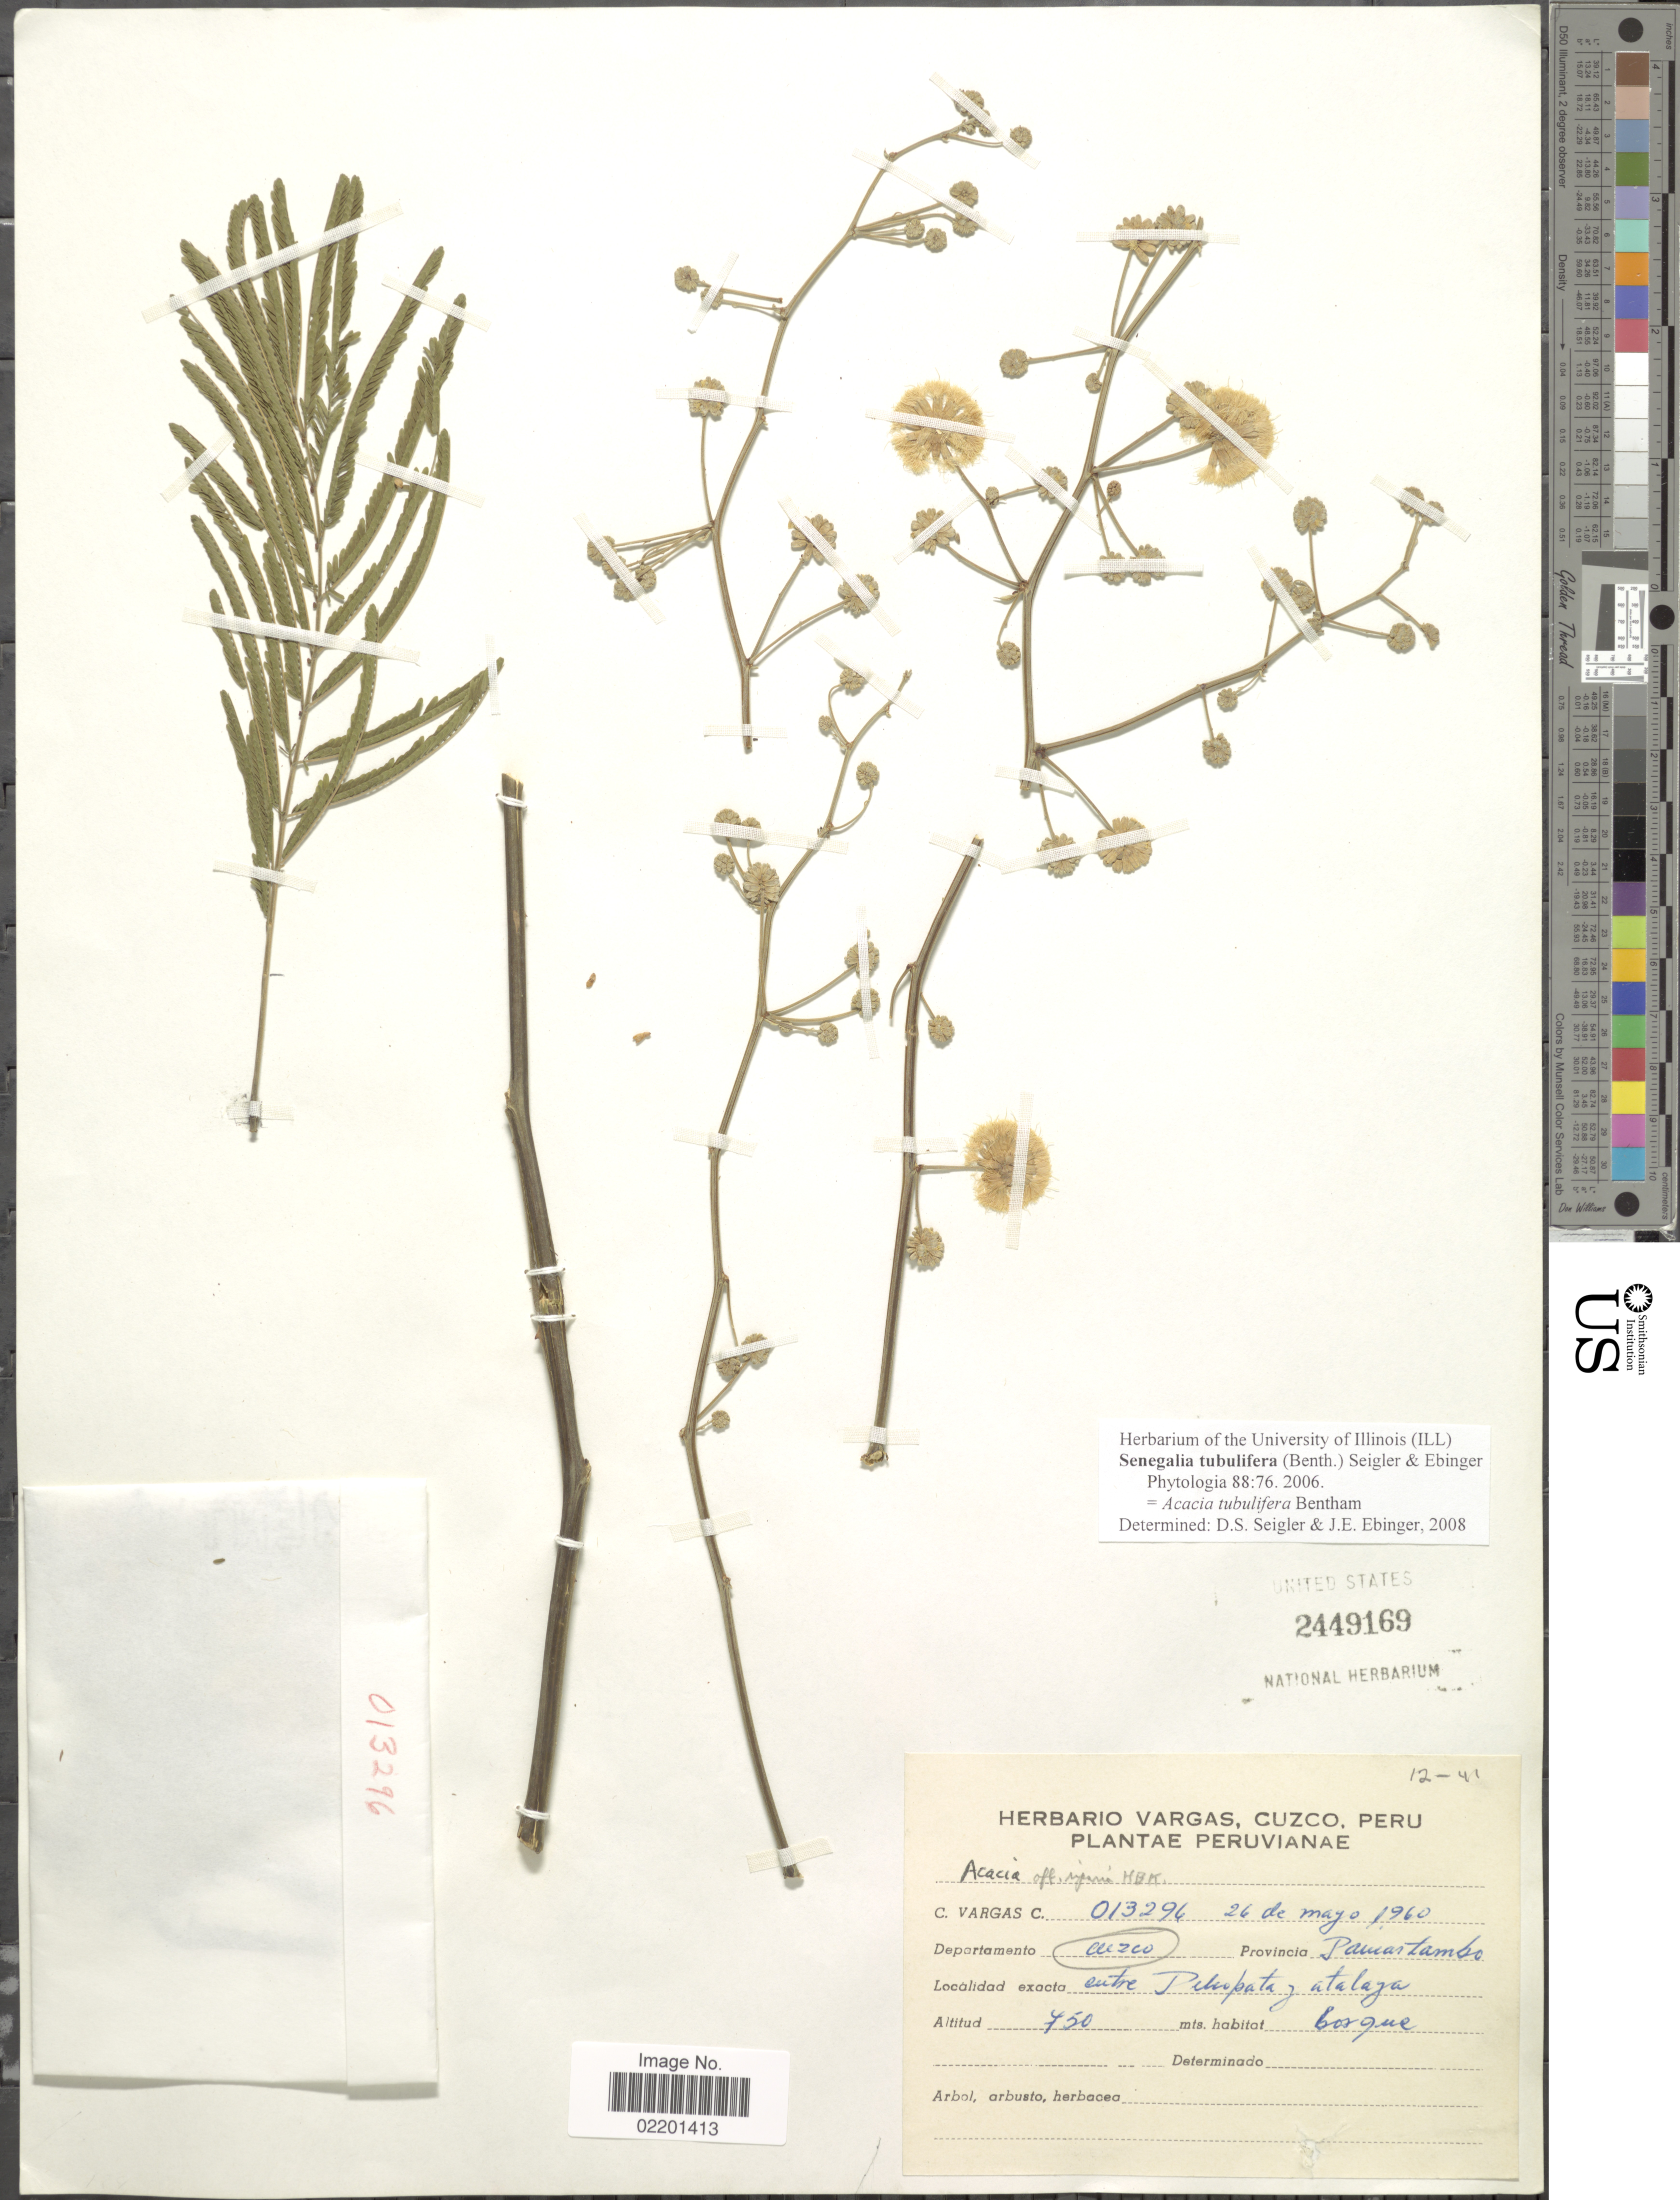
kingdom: Plantae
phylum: Tracheophyta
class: Magnoliopsida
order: Fabales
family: Fabaceae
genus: Senegalia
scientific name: Senegalia tubulifera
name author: (Benth.) Seigler & Ebinger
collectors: C. Vargas Calderón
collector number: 013294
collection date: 1960-05-26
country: Peru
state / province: Cusco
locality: Departamento Cuzco, Provincia Paucartambo, Entre Pillopata, atalaya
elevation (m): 750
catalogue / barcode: US 2449169